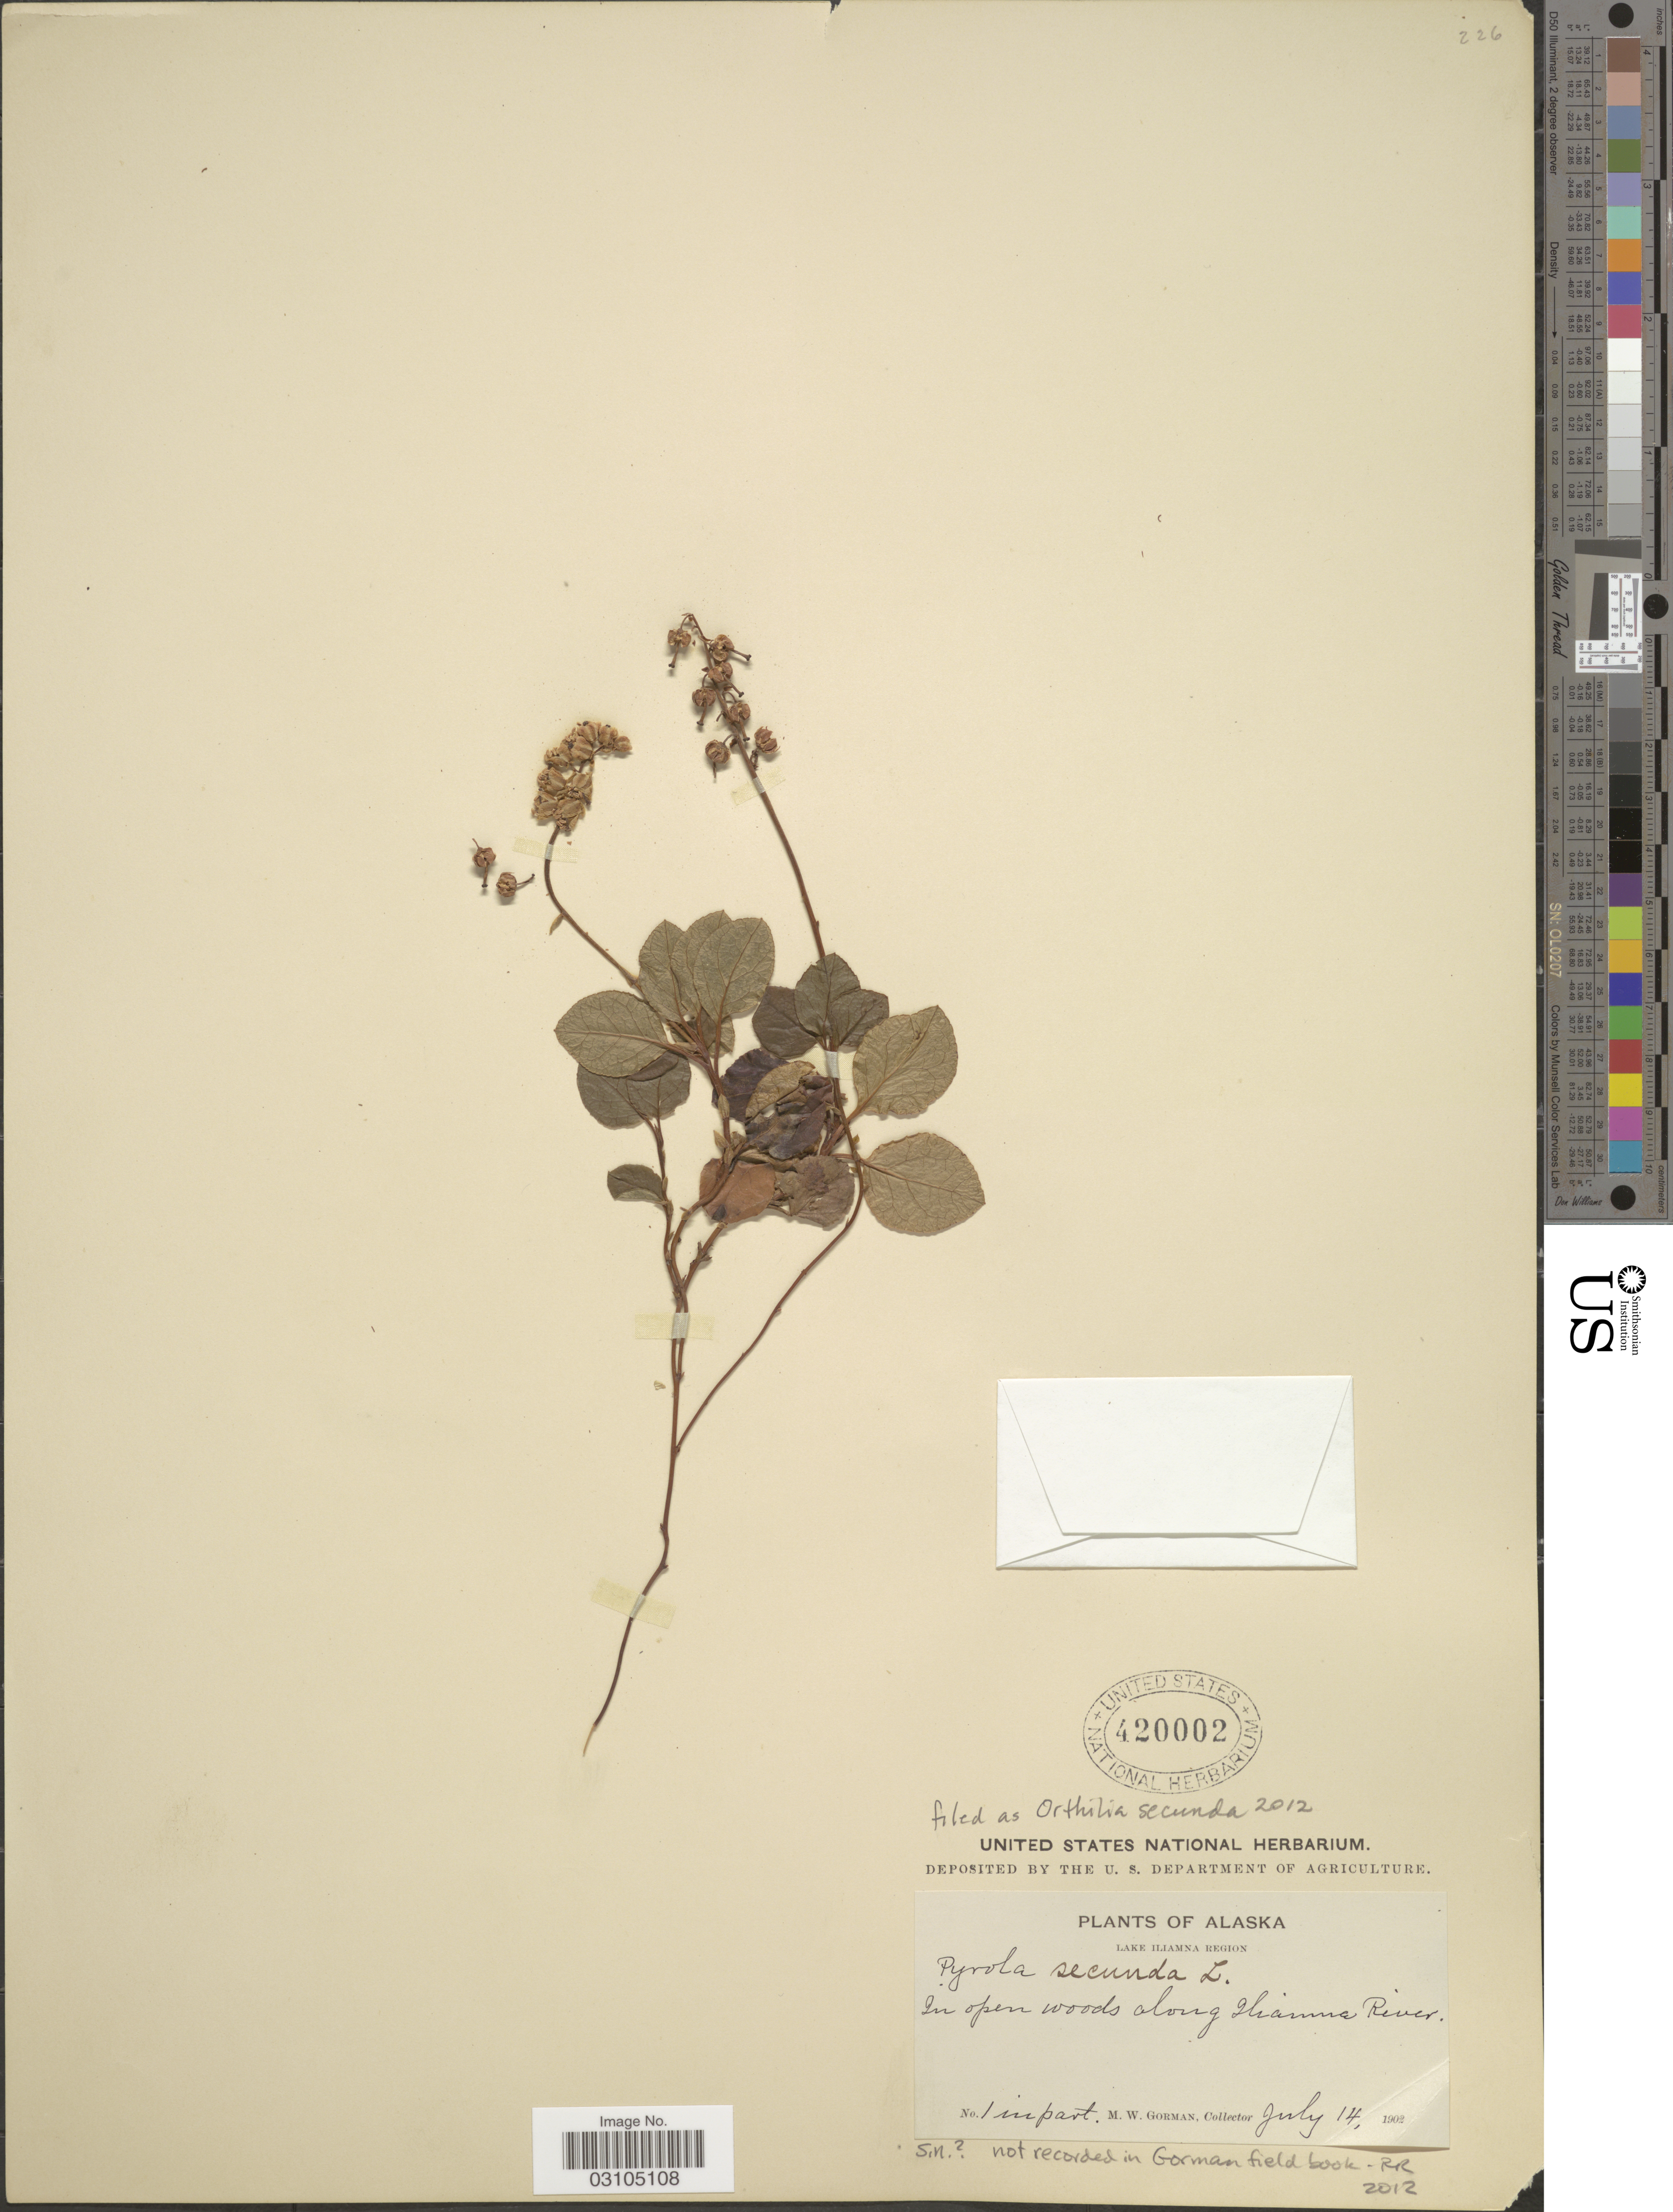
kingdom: Plantae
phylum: Tracheophyta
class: Magnoliopsida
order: Ericales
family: Ericaceae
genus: Orthilia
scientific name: Orthilia secunda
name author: (L.) House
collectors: M. W. Gorman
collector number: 1 in part?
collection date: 1902-07-14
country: United States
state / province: Alaska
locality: Lake Iliamna Region. Along Iliamna River.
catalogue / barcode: US 420002